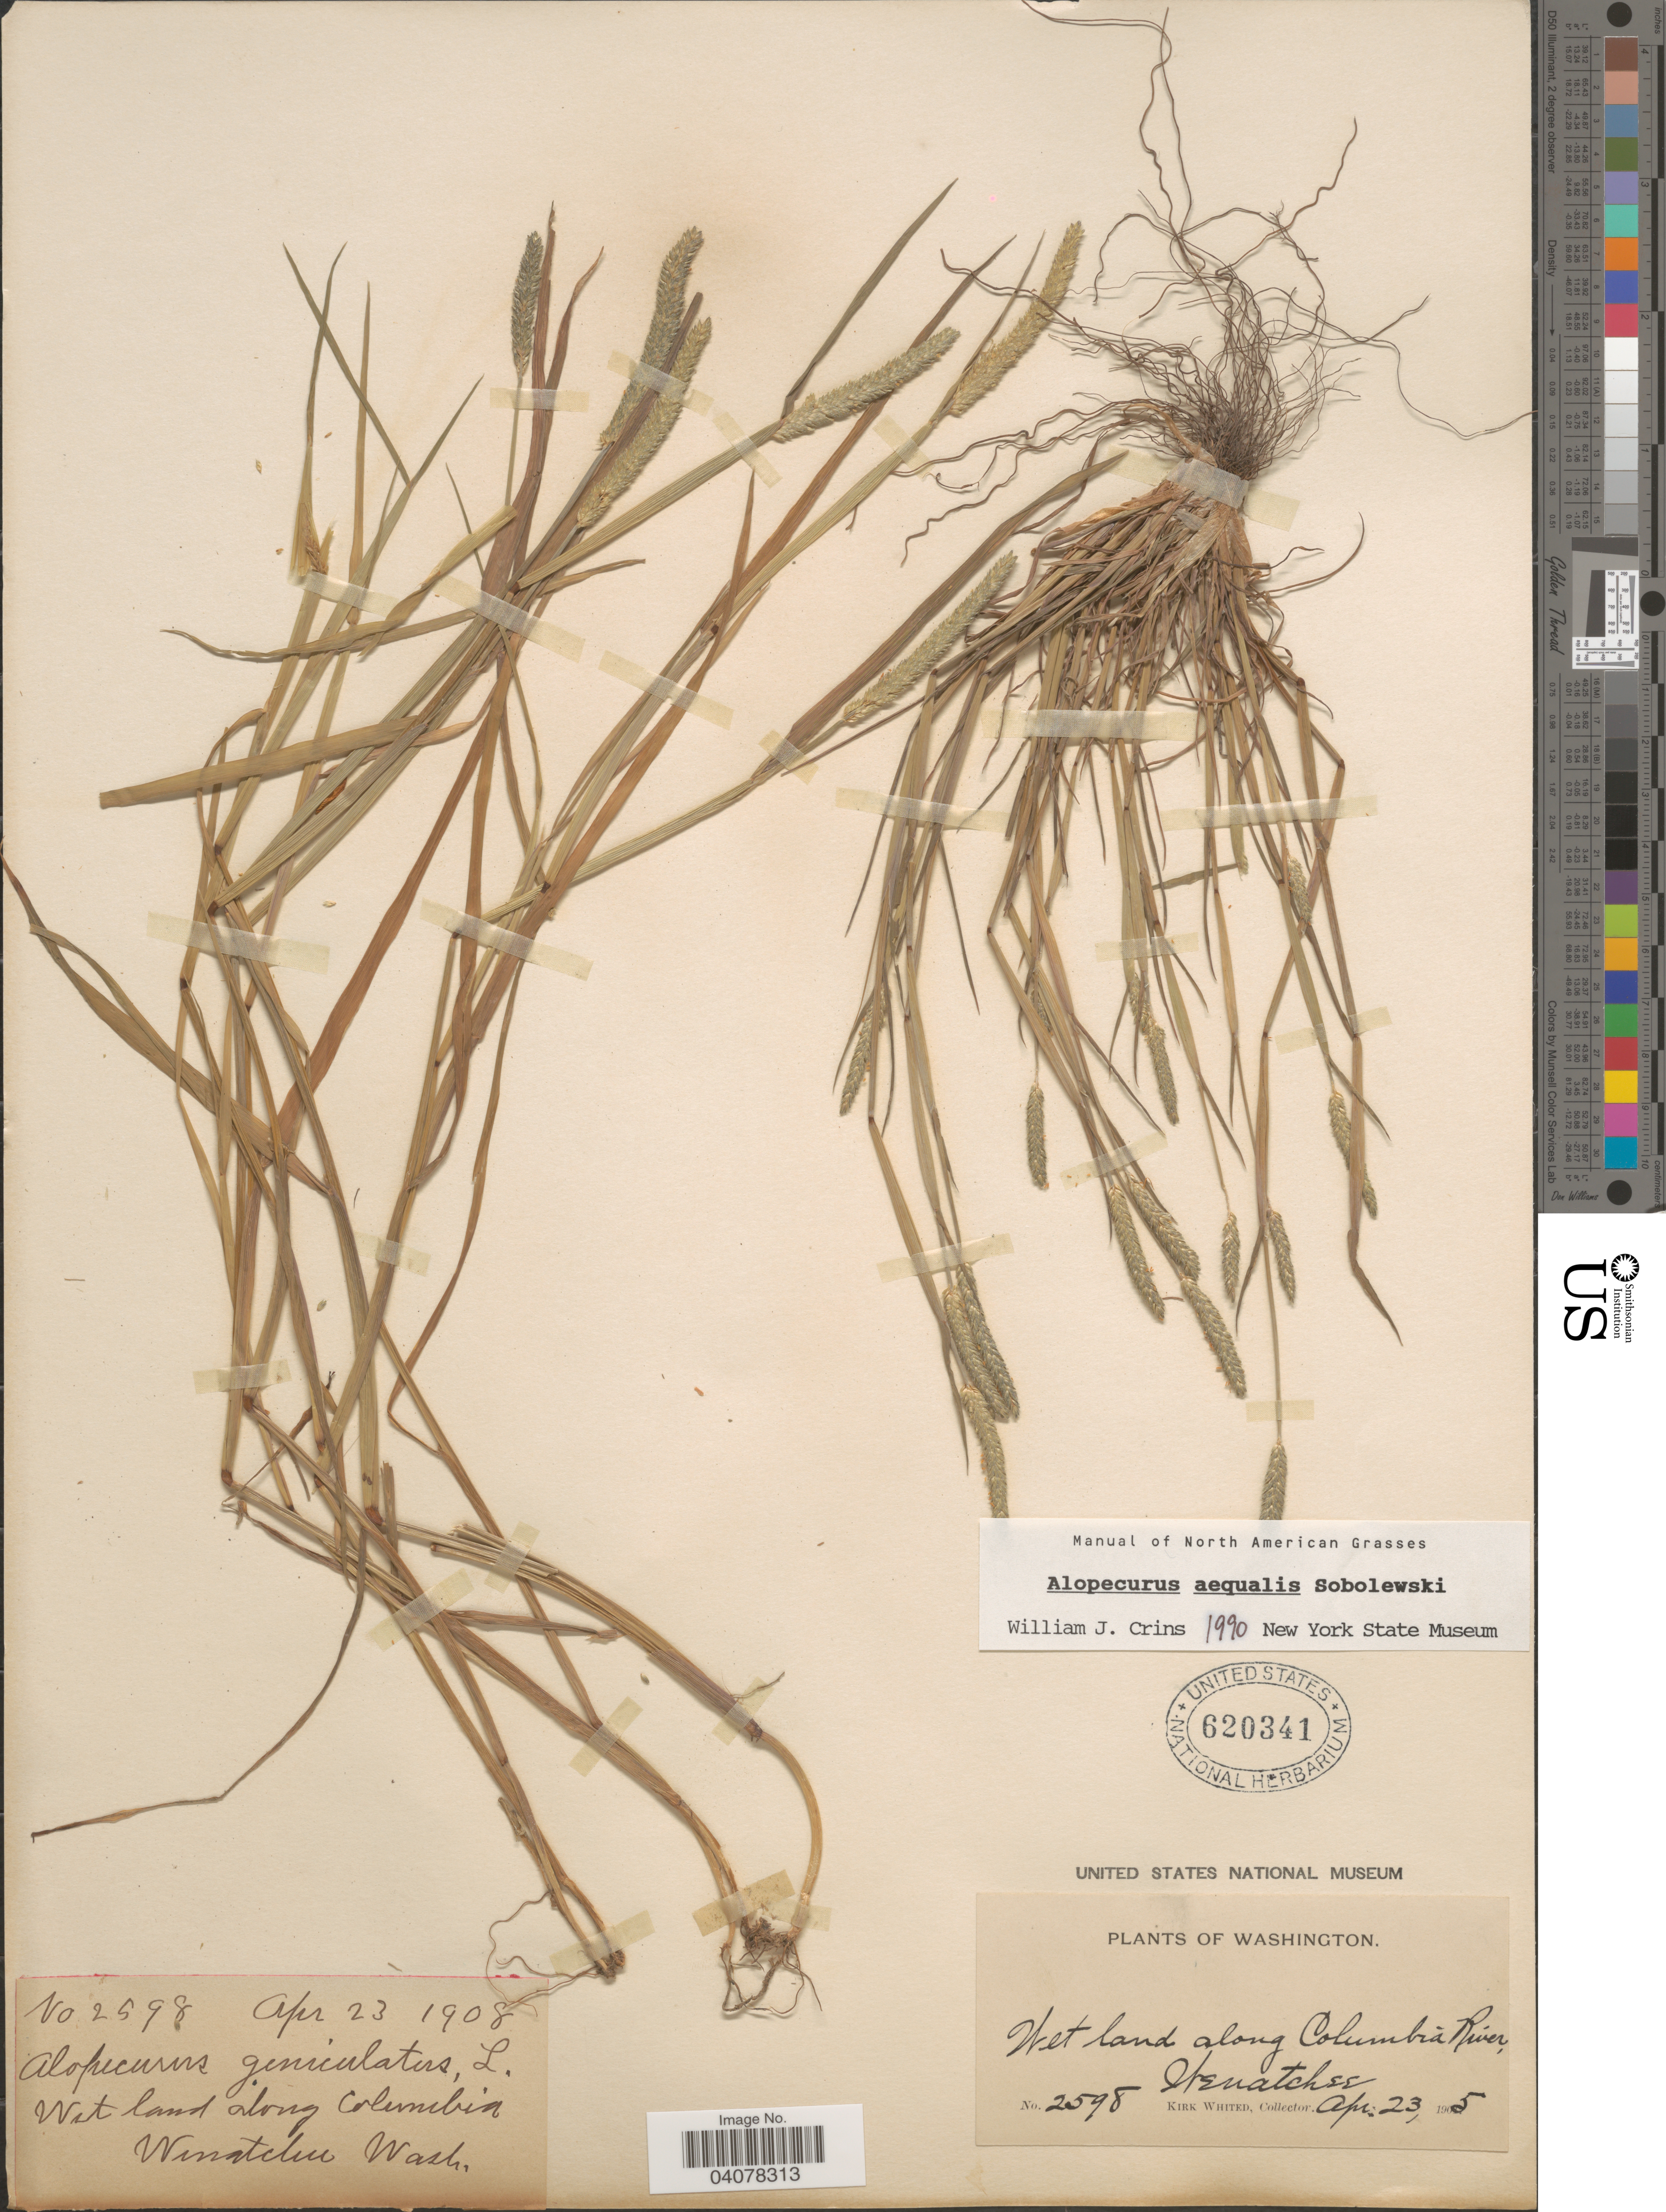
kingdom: Plantae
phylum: Tracheophyta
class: Liliopsida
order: Poales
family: Poaceae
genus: Alopecurus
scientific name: Alopecurus aequalis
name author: Sobol.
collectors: K. Whited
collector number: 2598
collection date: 1905-04-23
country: United States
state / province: Washington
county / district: Chelan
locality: Wet land along Columbia River, Wenatchee.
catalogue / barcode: US 620341